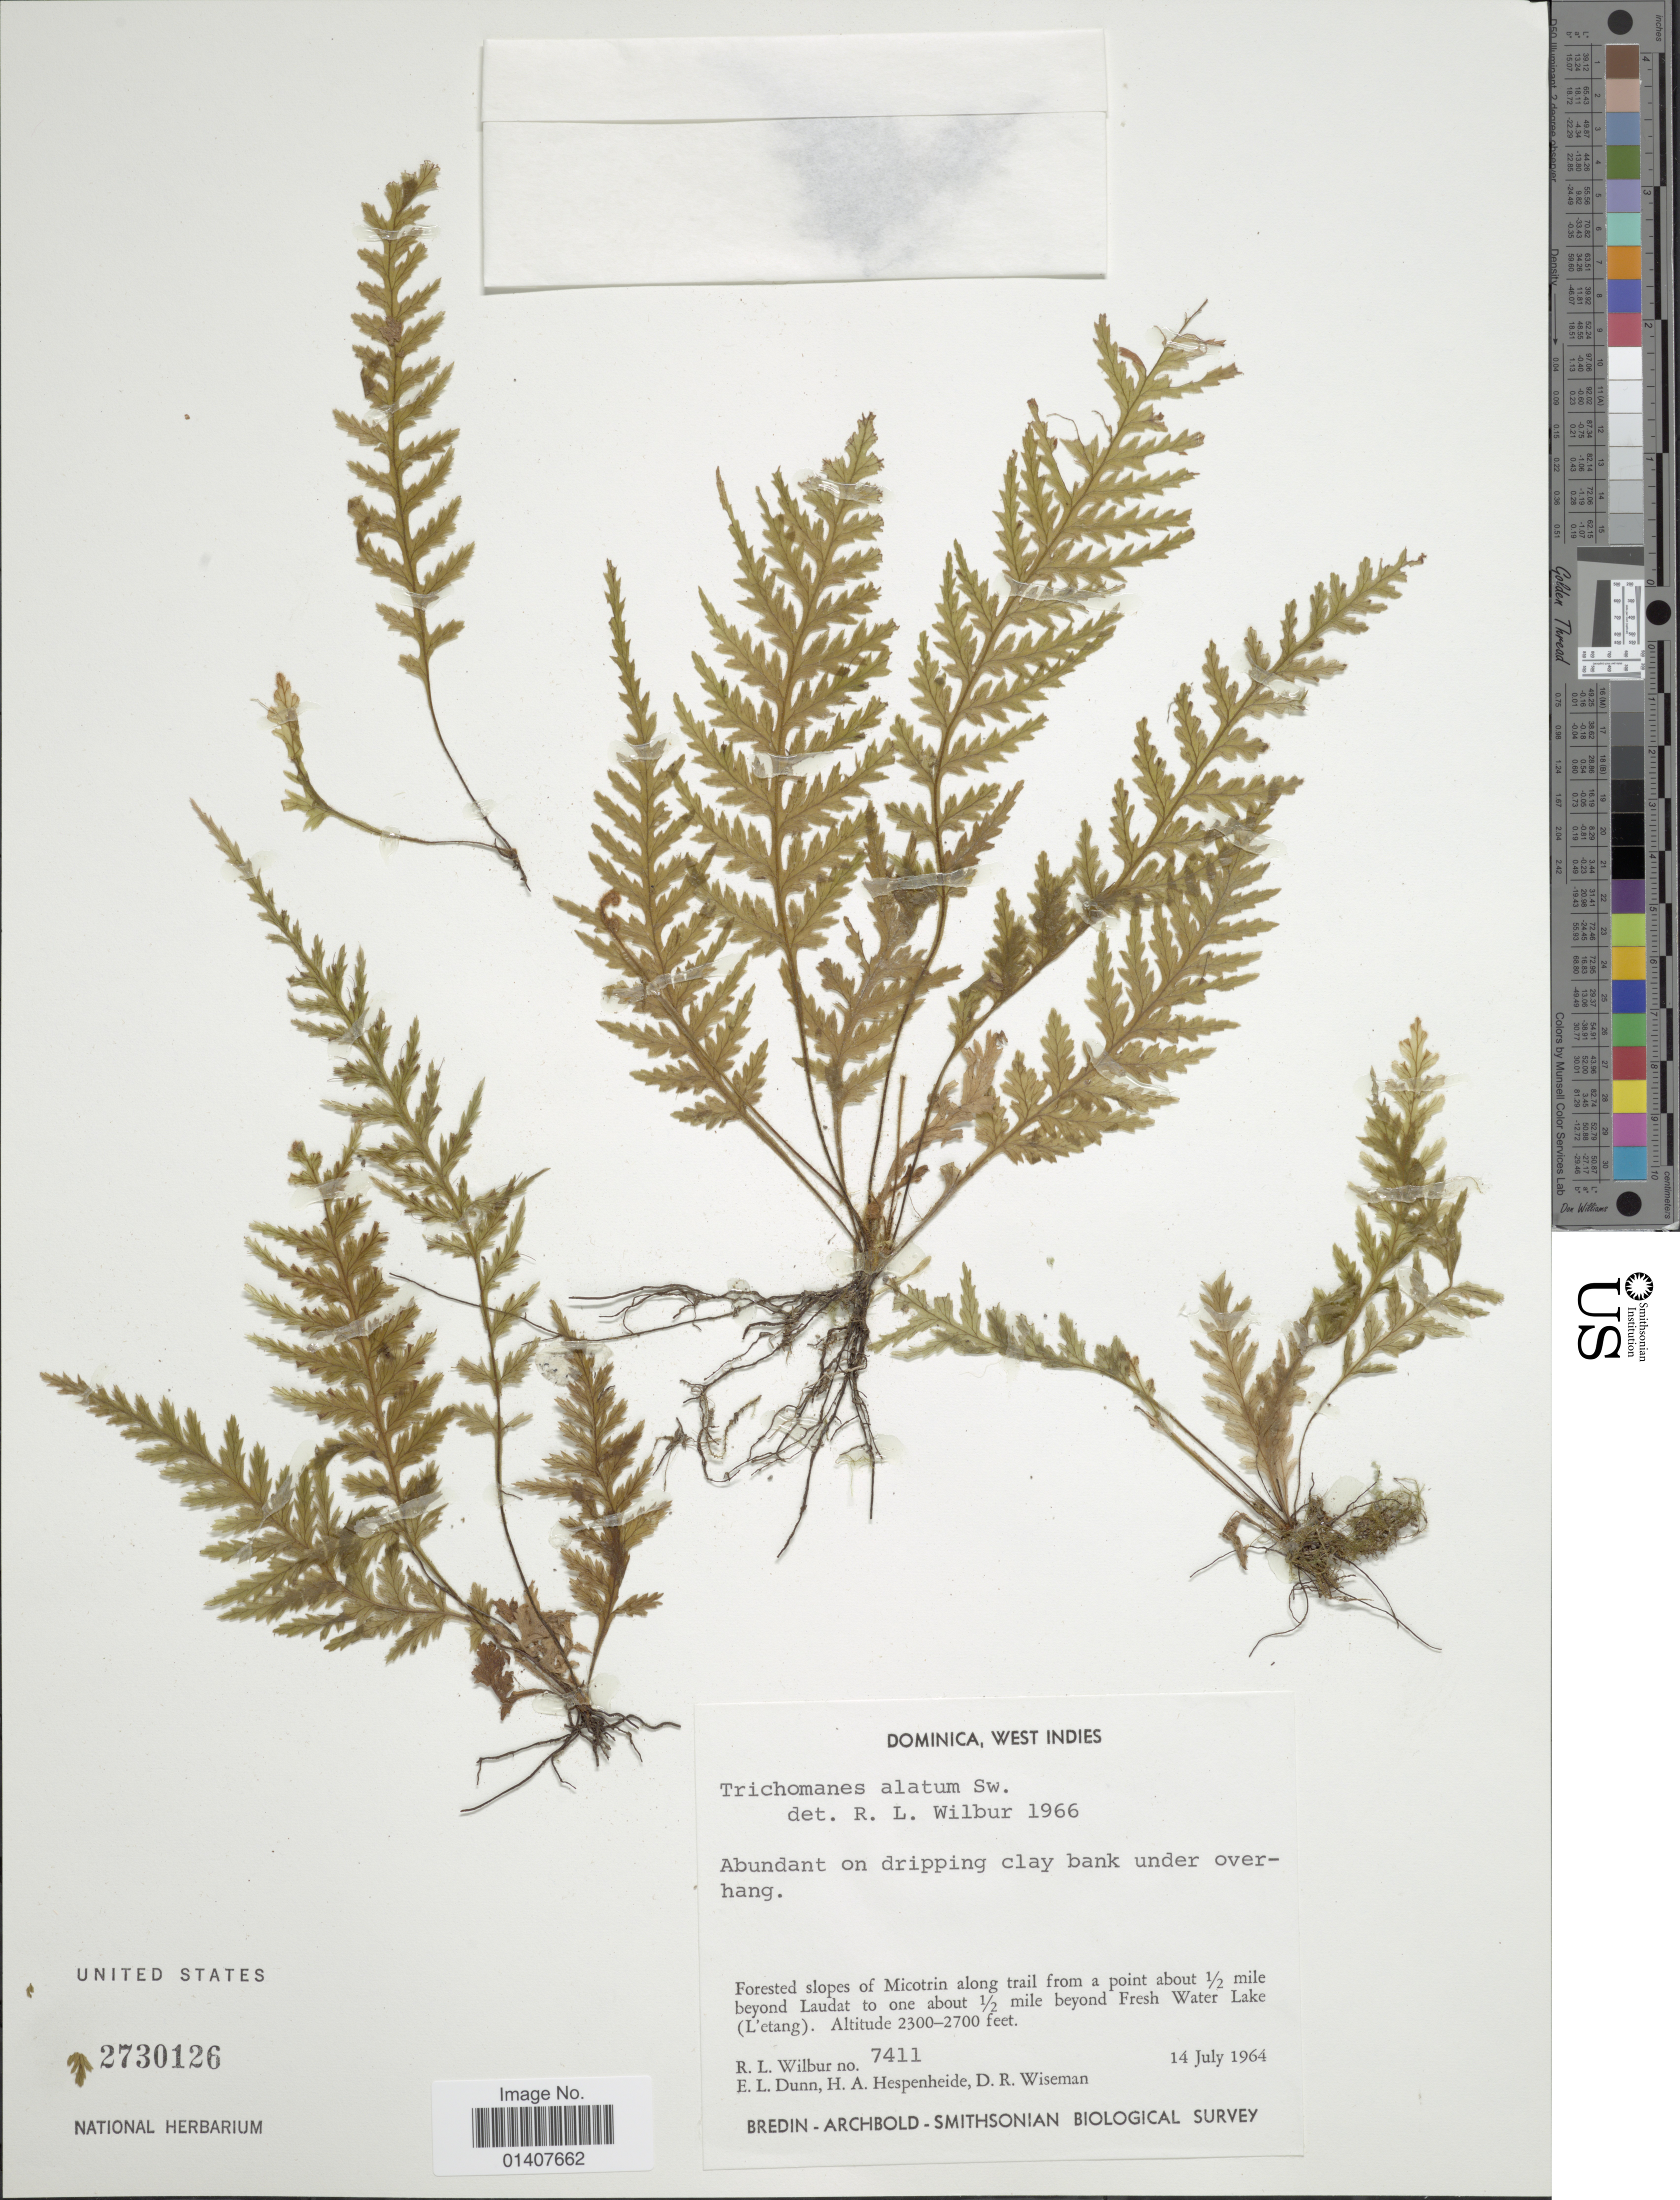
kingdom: Plantae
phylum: Tracheophyta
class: Polypodiopsida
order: Hymenophyllales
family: Hymenophyllaceae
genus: Trichomanes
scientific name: Trichomanes alatum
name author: Sw.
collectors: R. L. Wilbur, E. Dunn, H. A. Hespenheide & D. R. Wiseman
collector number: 7411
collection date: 1964-07-14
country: Dominica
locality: Dominica West Indies, forested slopes of Micotrin along trail from a point about 1/2 mile beyond Laudat to one about 1/2 mile beyond Fresh Water lake (L'Etang)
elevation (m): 701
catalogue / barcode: US 2730123